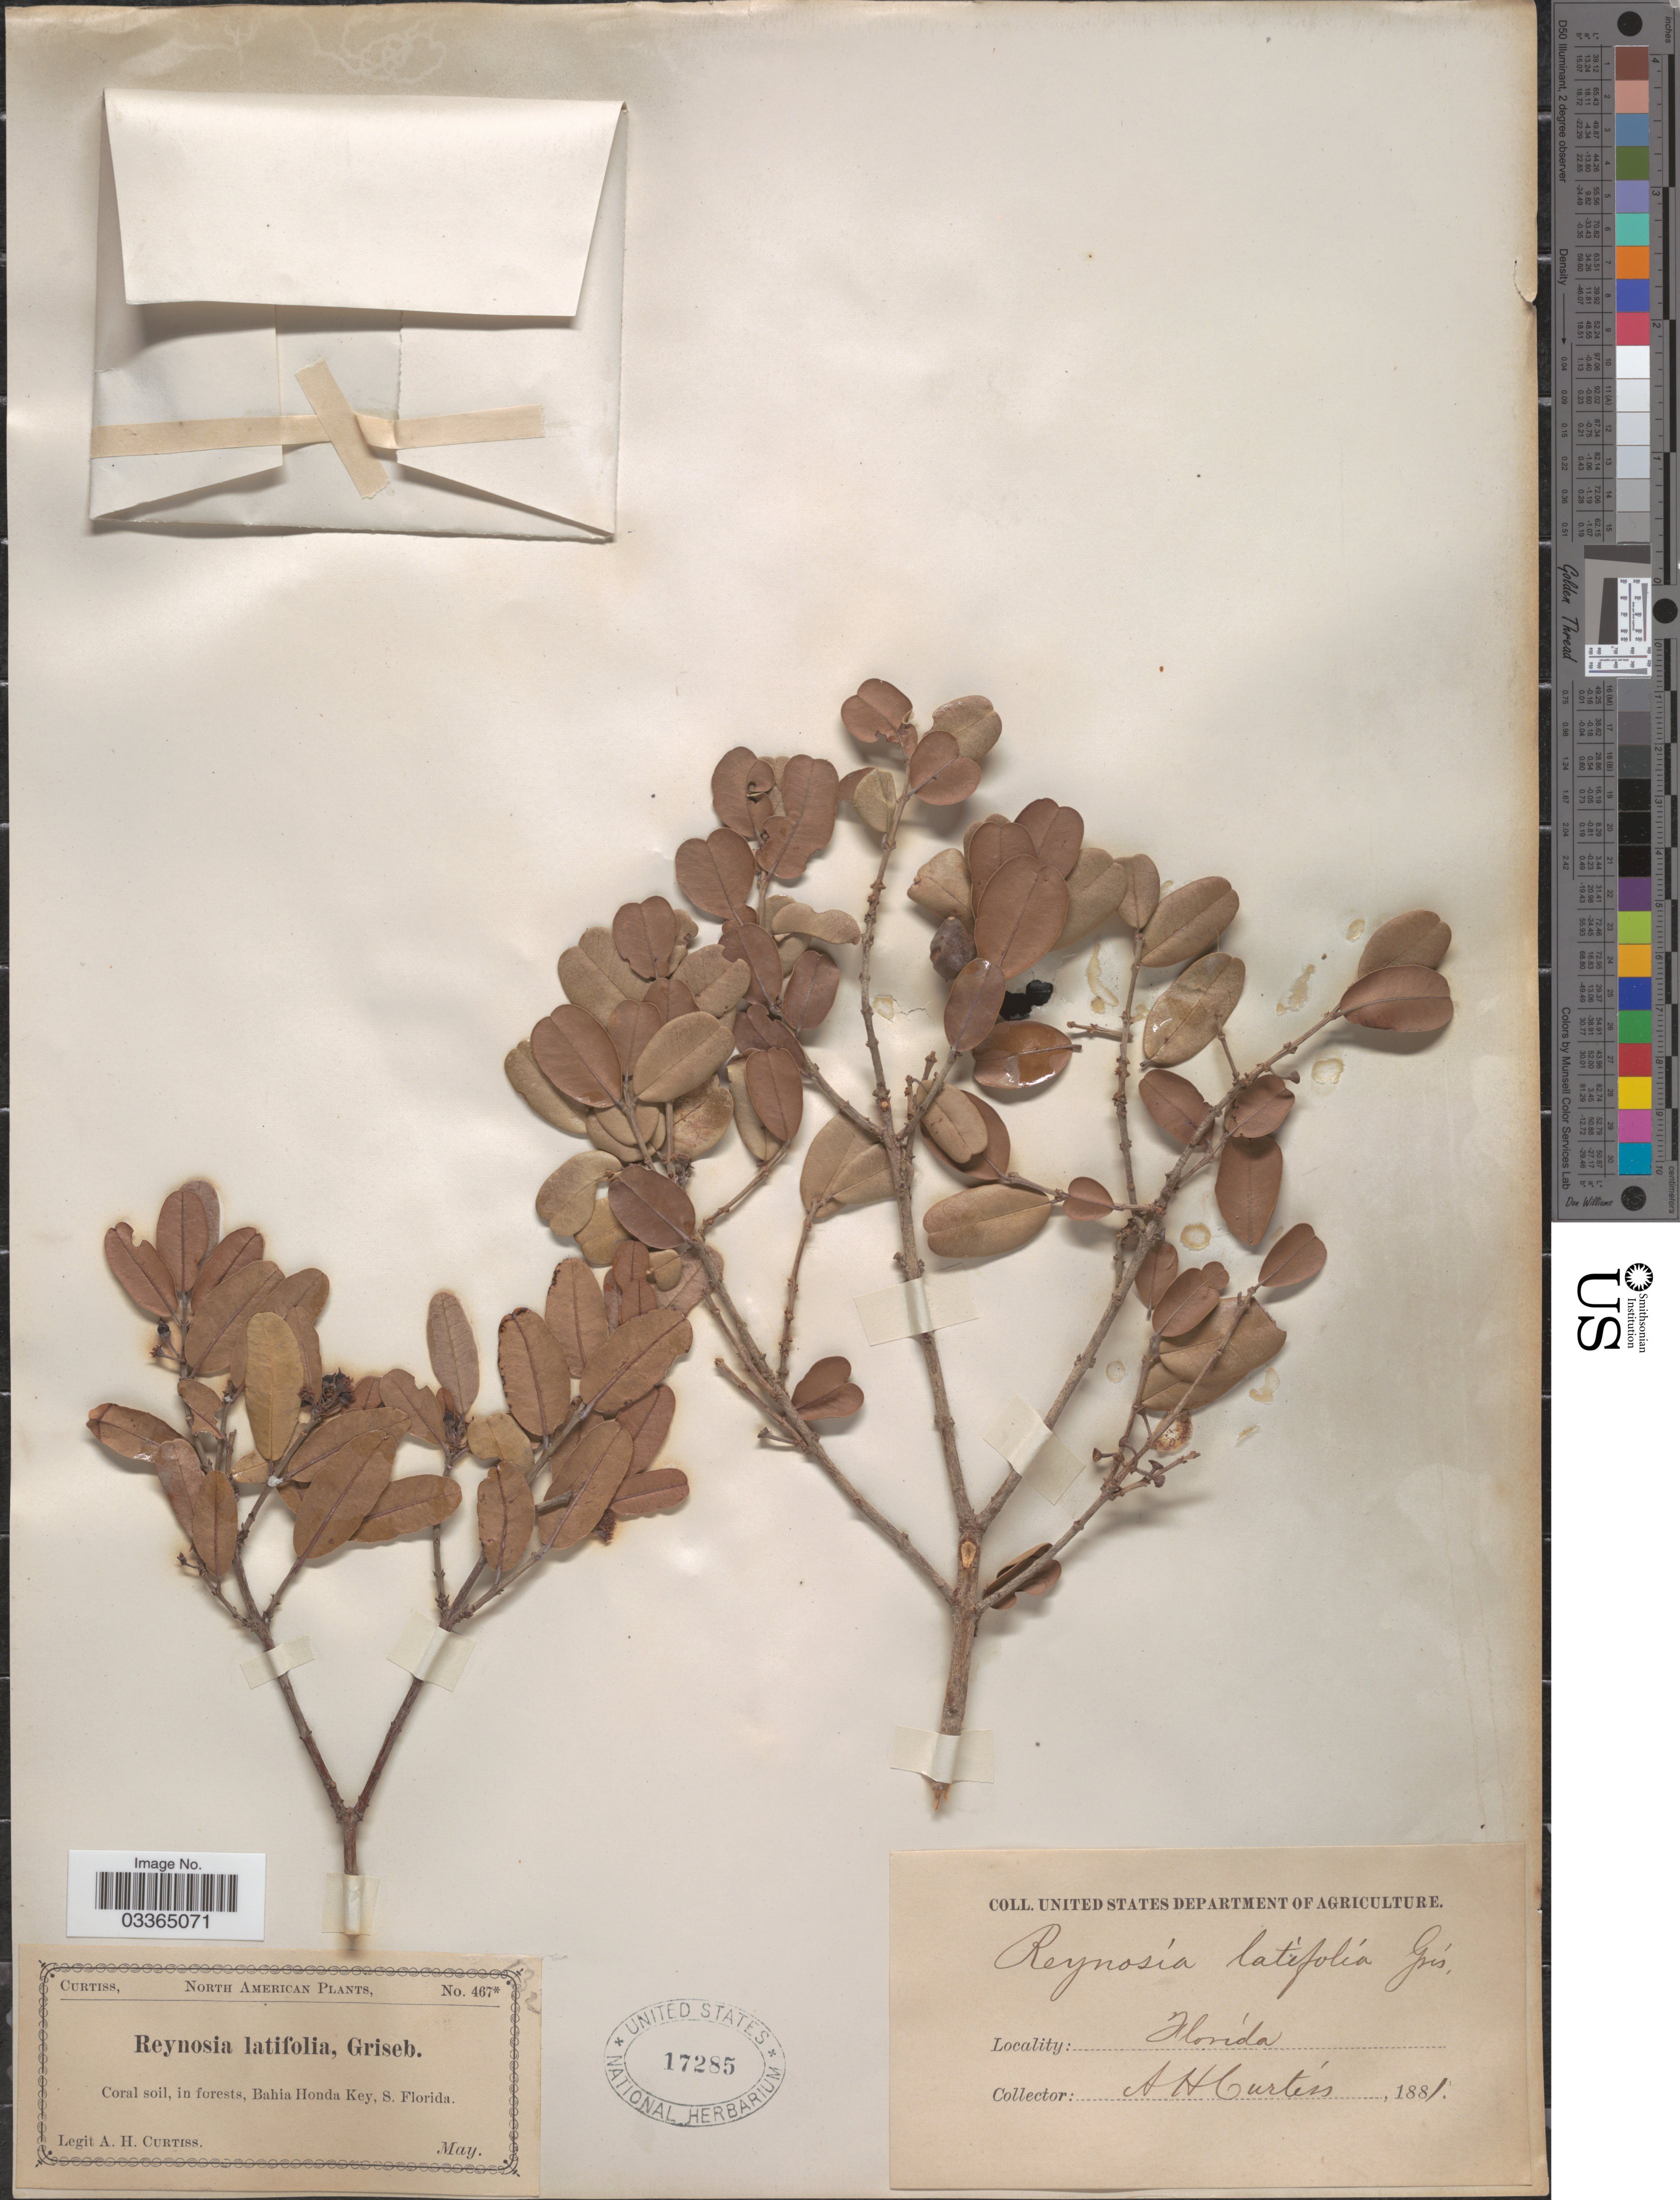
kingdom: Plantae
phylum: Tracheophyta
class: Magnoliopsida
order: Rosales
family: Rhamnaceae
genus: Reynosia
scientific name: Reynosia septentrionalis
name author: Urb.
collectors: A. H. Curtiss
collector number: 467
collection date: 1881-05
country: United States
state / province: Florida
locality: Bahia Honda Keys, S. Florida.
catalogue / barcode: US 17285